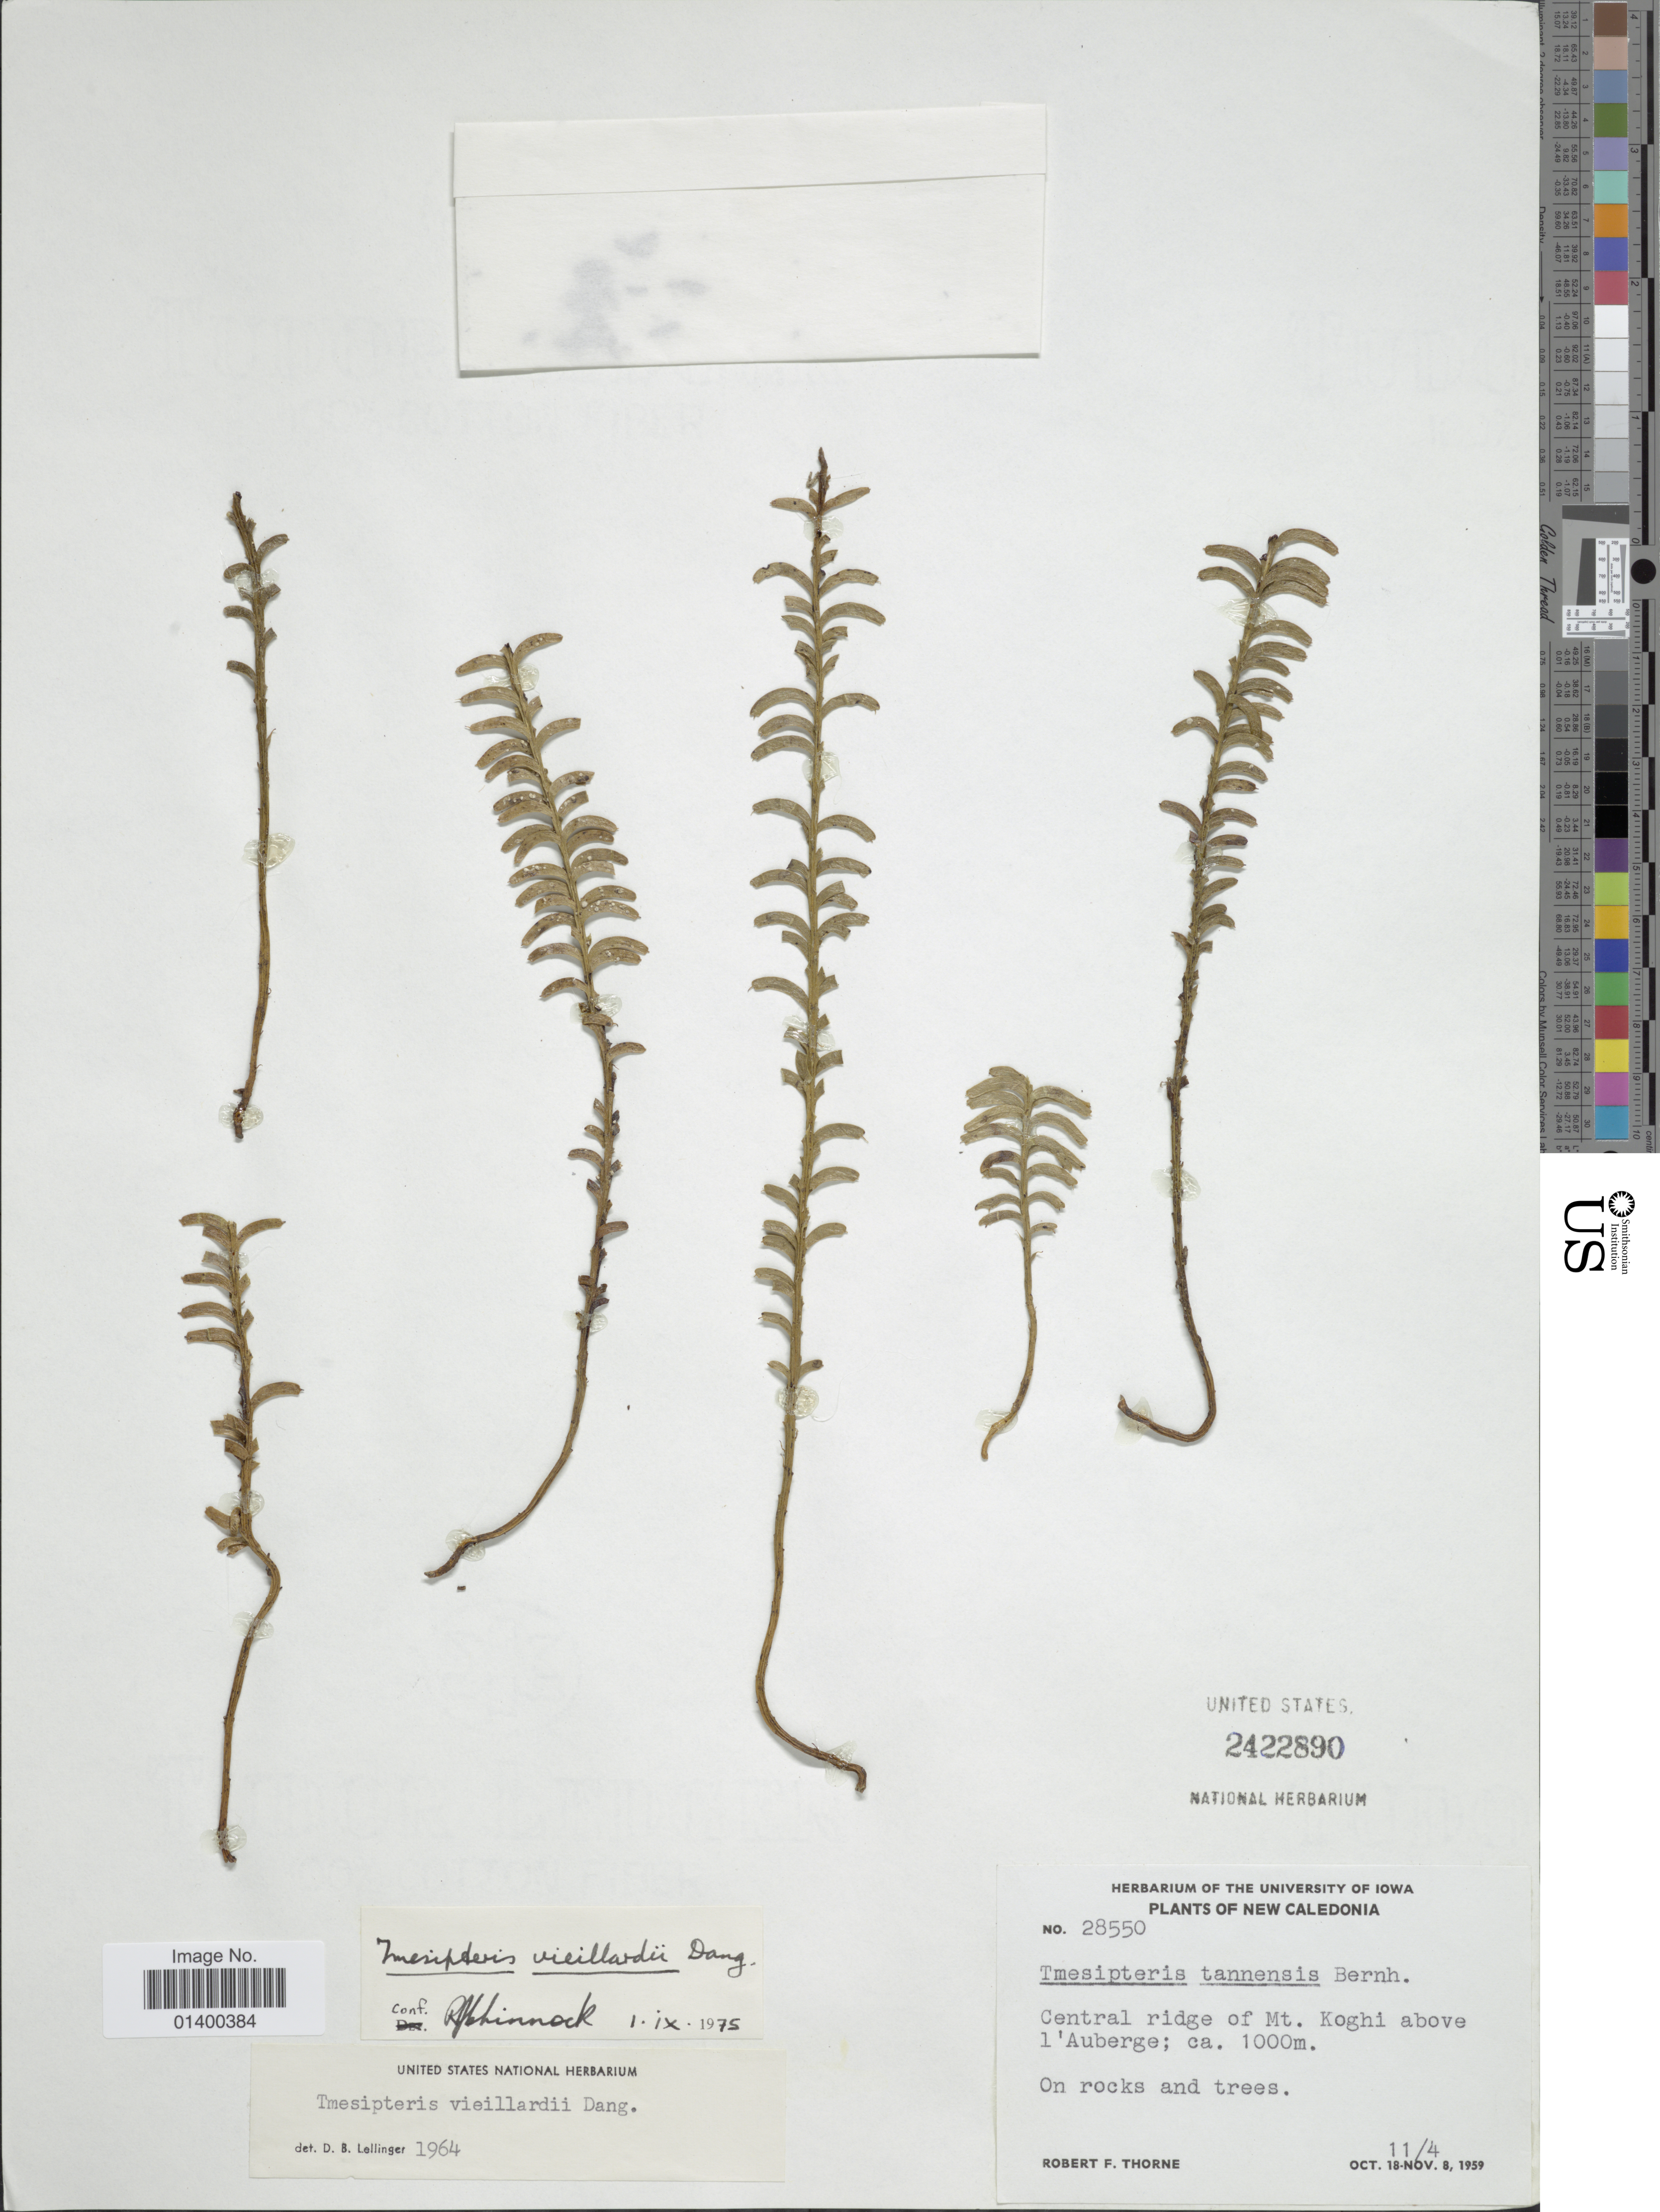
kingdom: Plantae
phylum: Tracheophyta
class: Polypodiopsida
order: Psilotales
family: Psilotaceae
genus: Tmesipteris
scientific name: Tmesipteris vieillardii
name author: P.A. Dang.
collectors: R. F. Thorne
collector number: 28550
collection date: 1959-04-11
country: New Caledonia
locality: Central ridge of Mt. Koghi above l'Auberge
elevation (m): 1000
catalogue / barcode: US 2422890